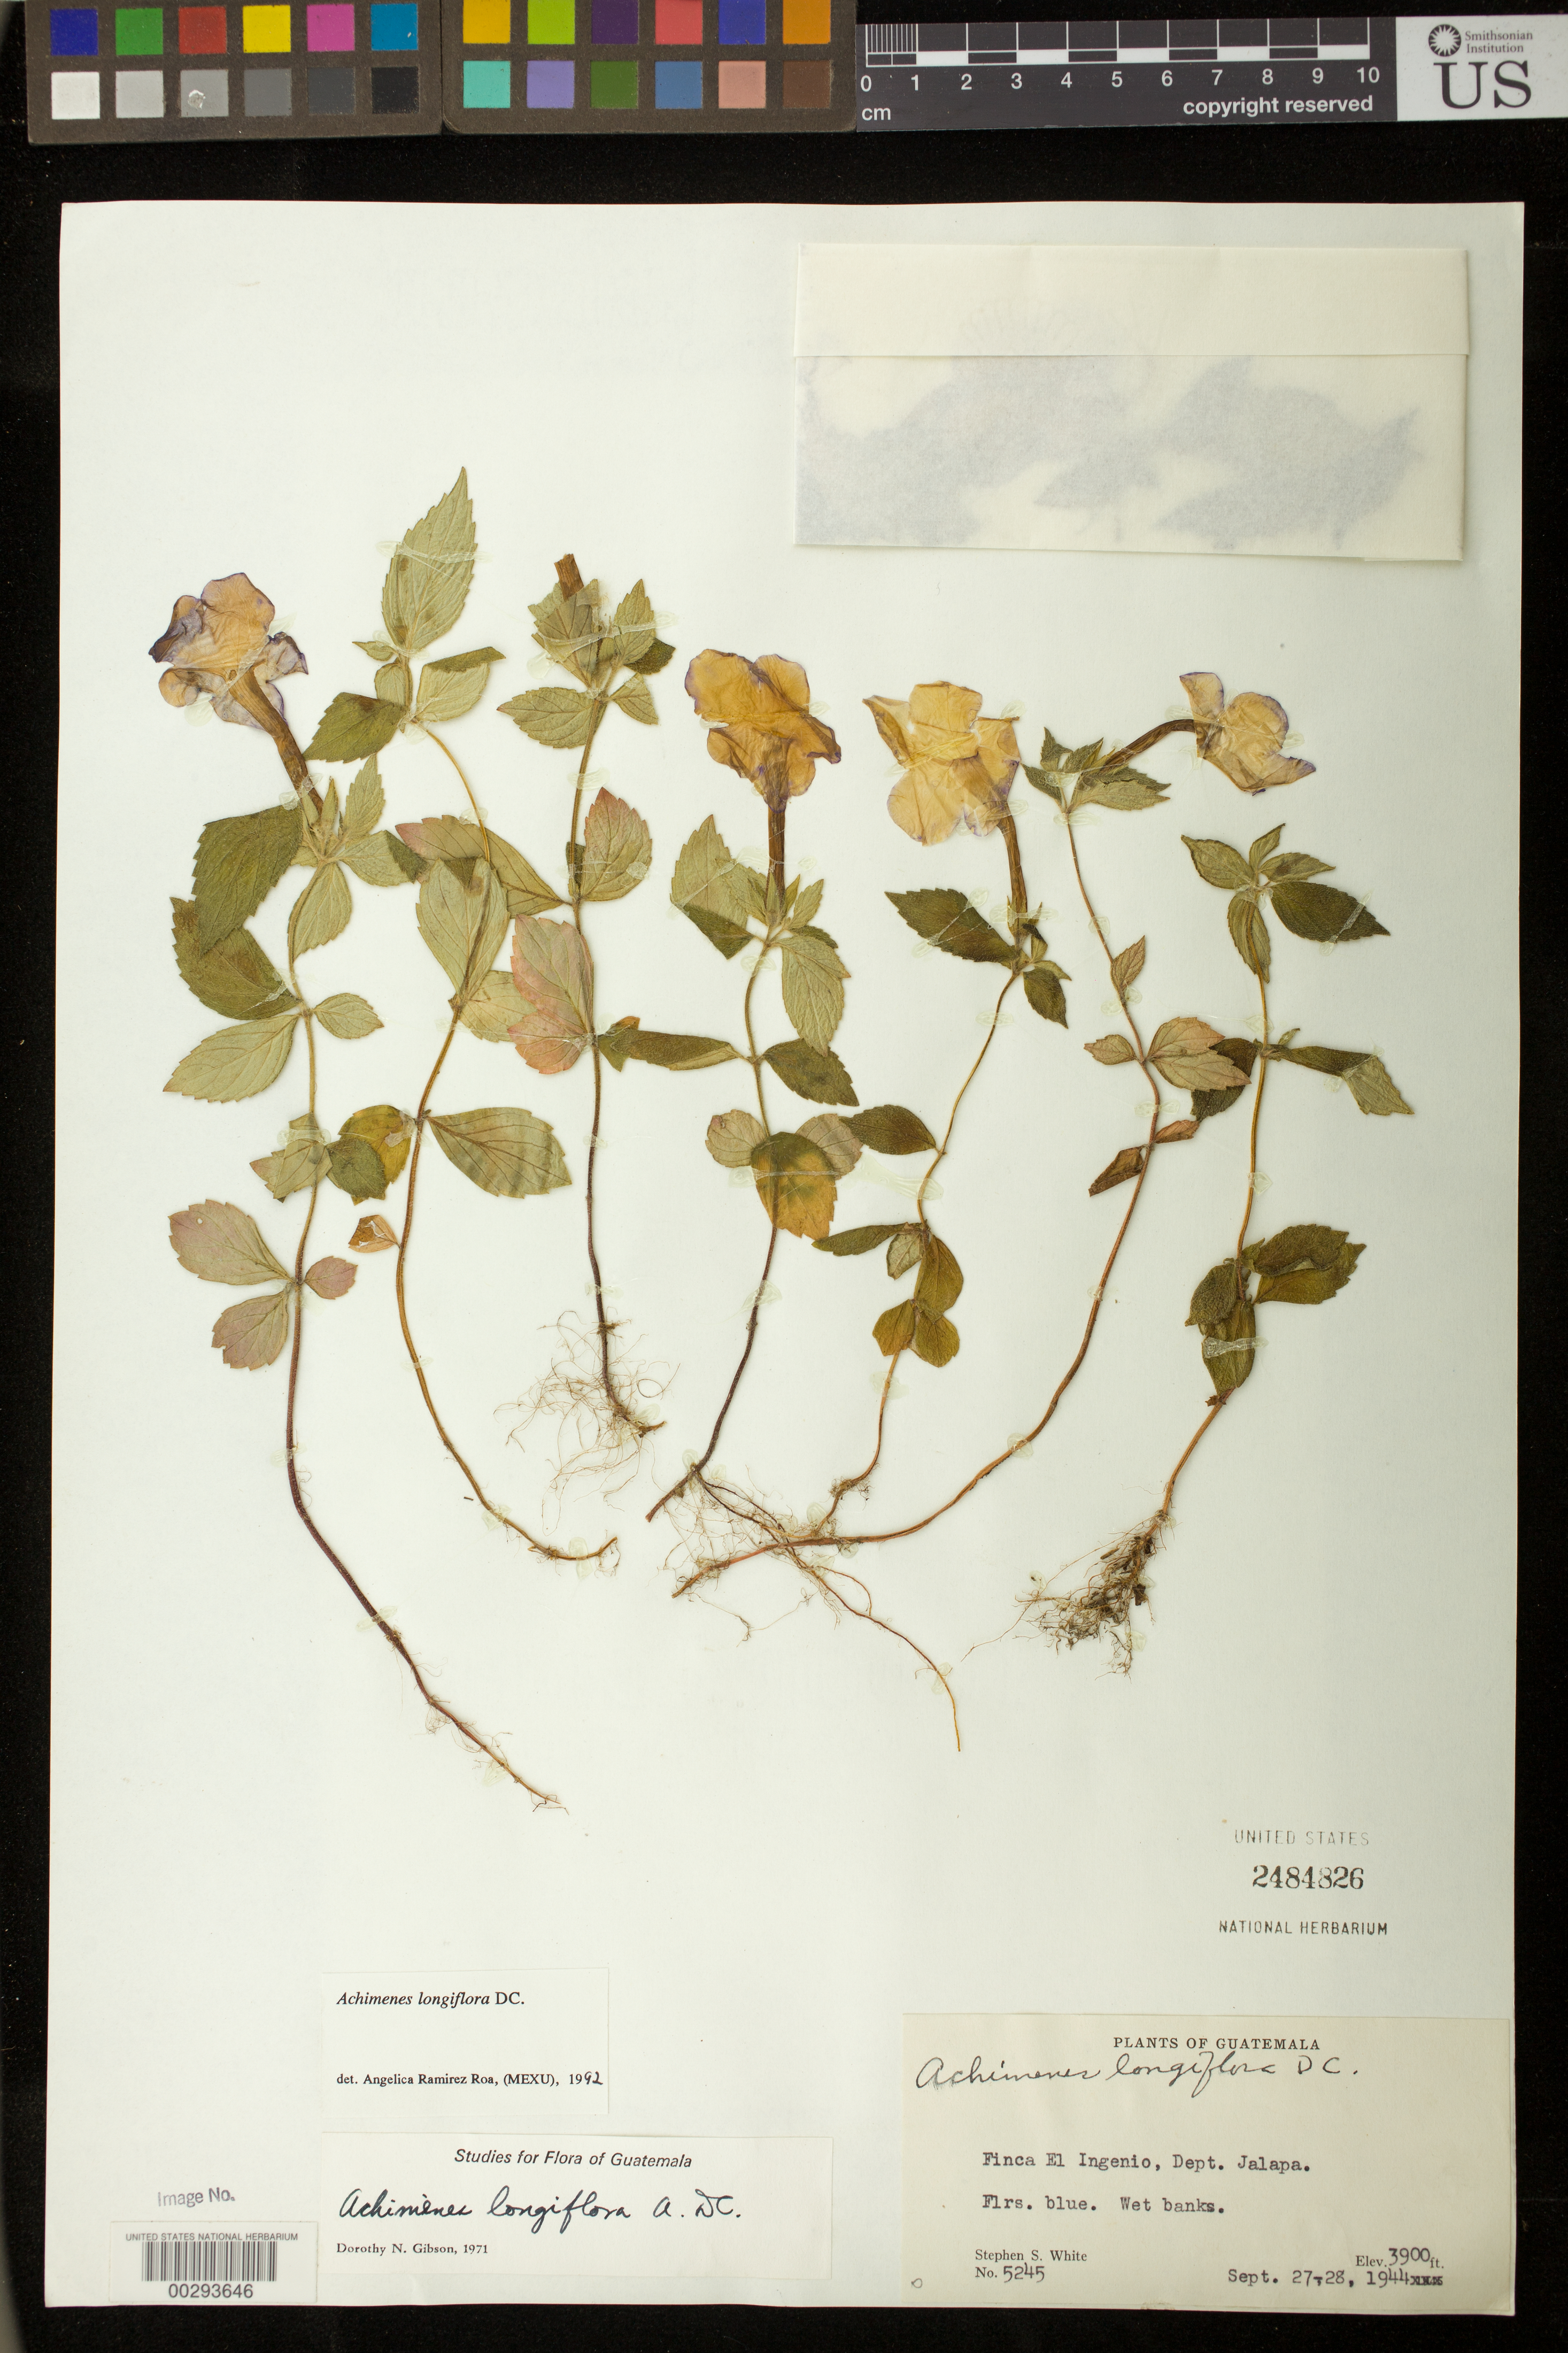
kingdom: Plantae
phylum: Tracheophyta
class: Magnoliopsida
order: Lamiales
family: Gesneriaceae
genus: Achimenes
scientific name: Achimenes longiflora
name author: DC.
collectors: S. S. White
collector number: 5245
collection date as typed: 27-28 Sep 1944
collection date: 1944-09-27/1944-09-28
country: Guatemala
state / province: Jalapa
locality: Finca El Ingenio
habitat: Wet banks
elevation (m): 1189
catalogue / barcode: US 2484826